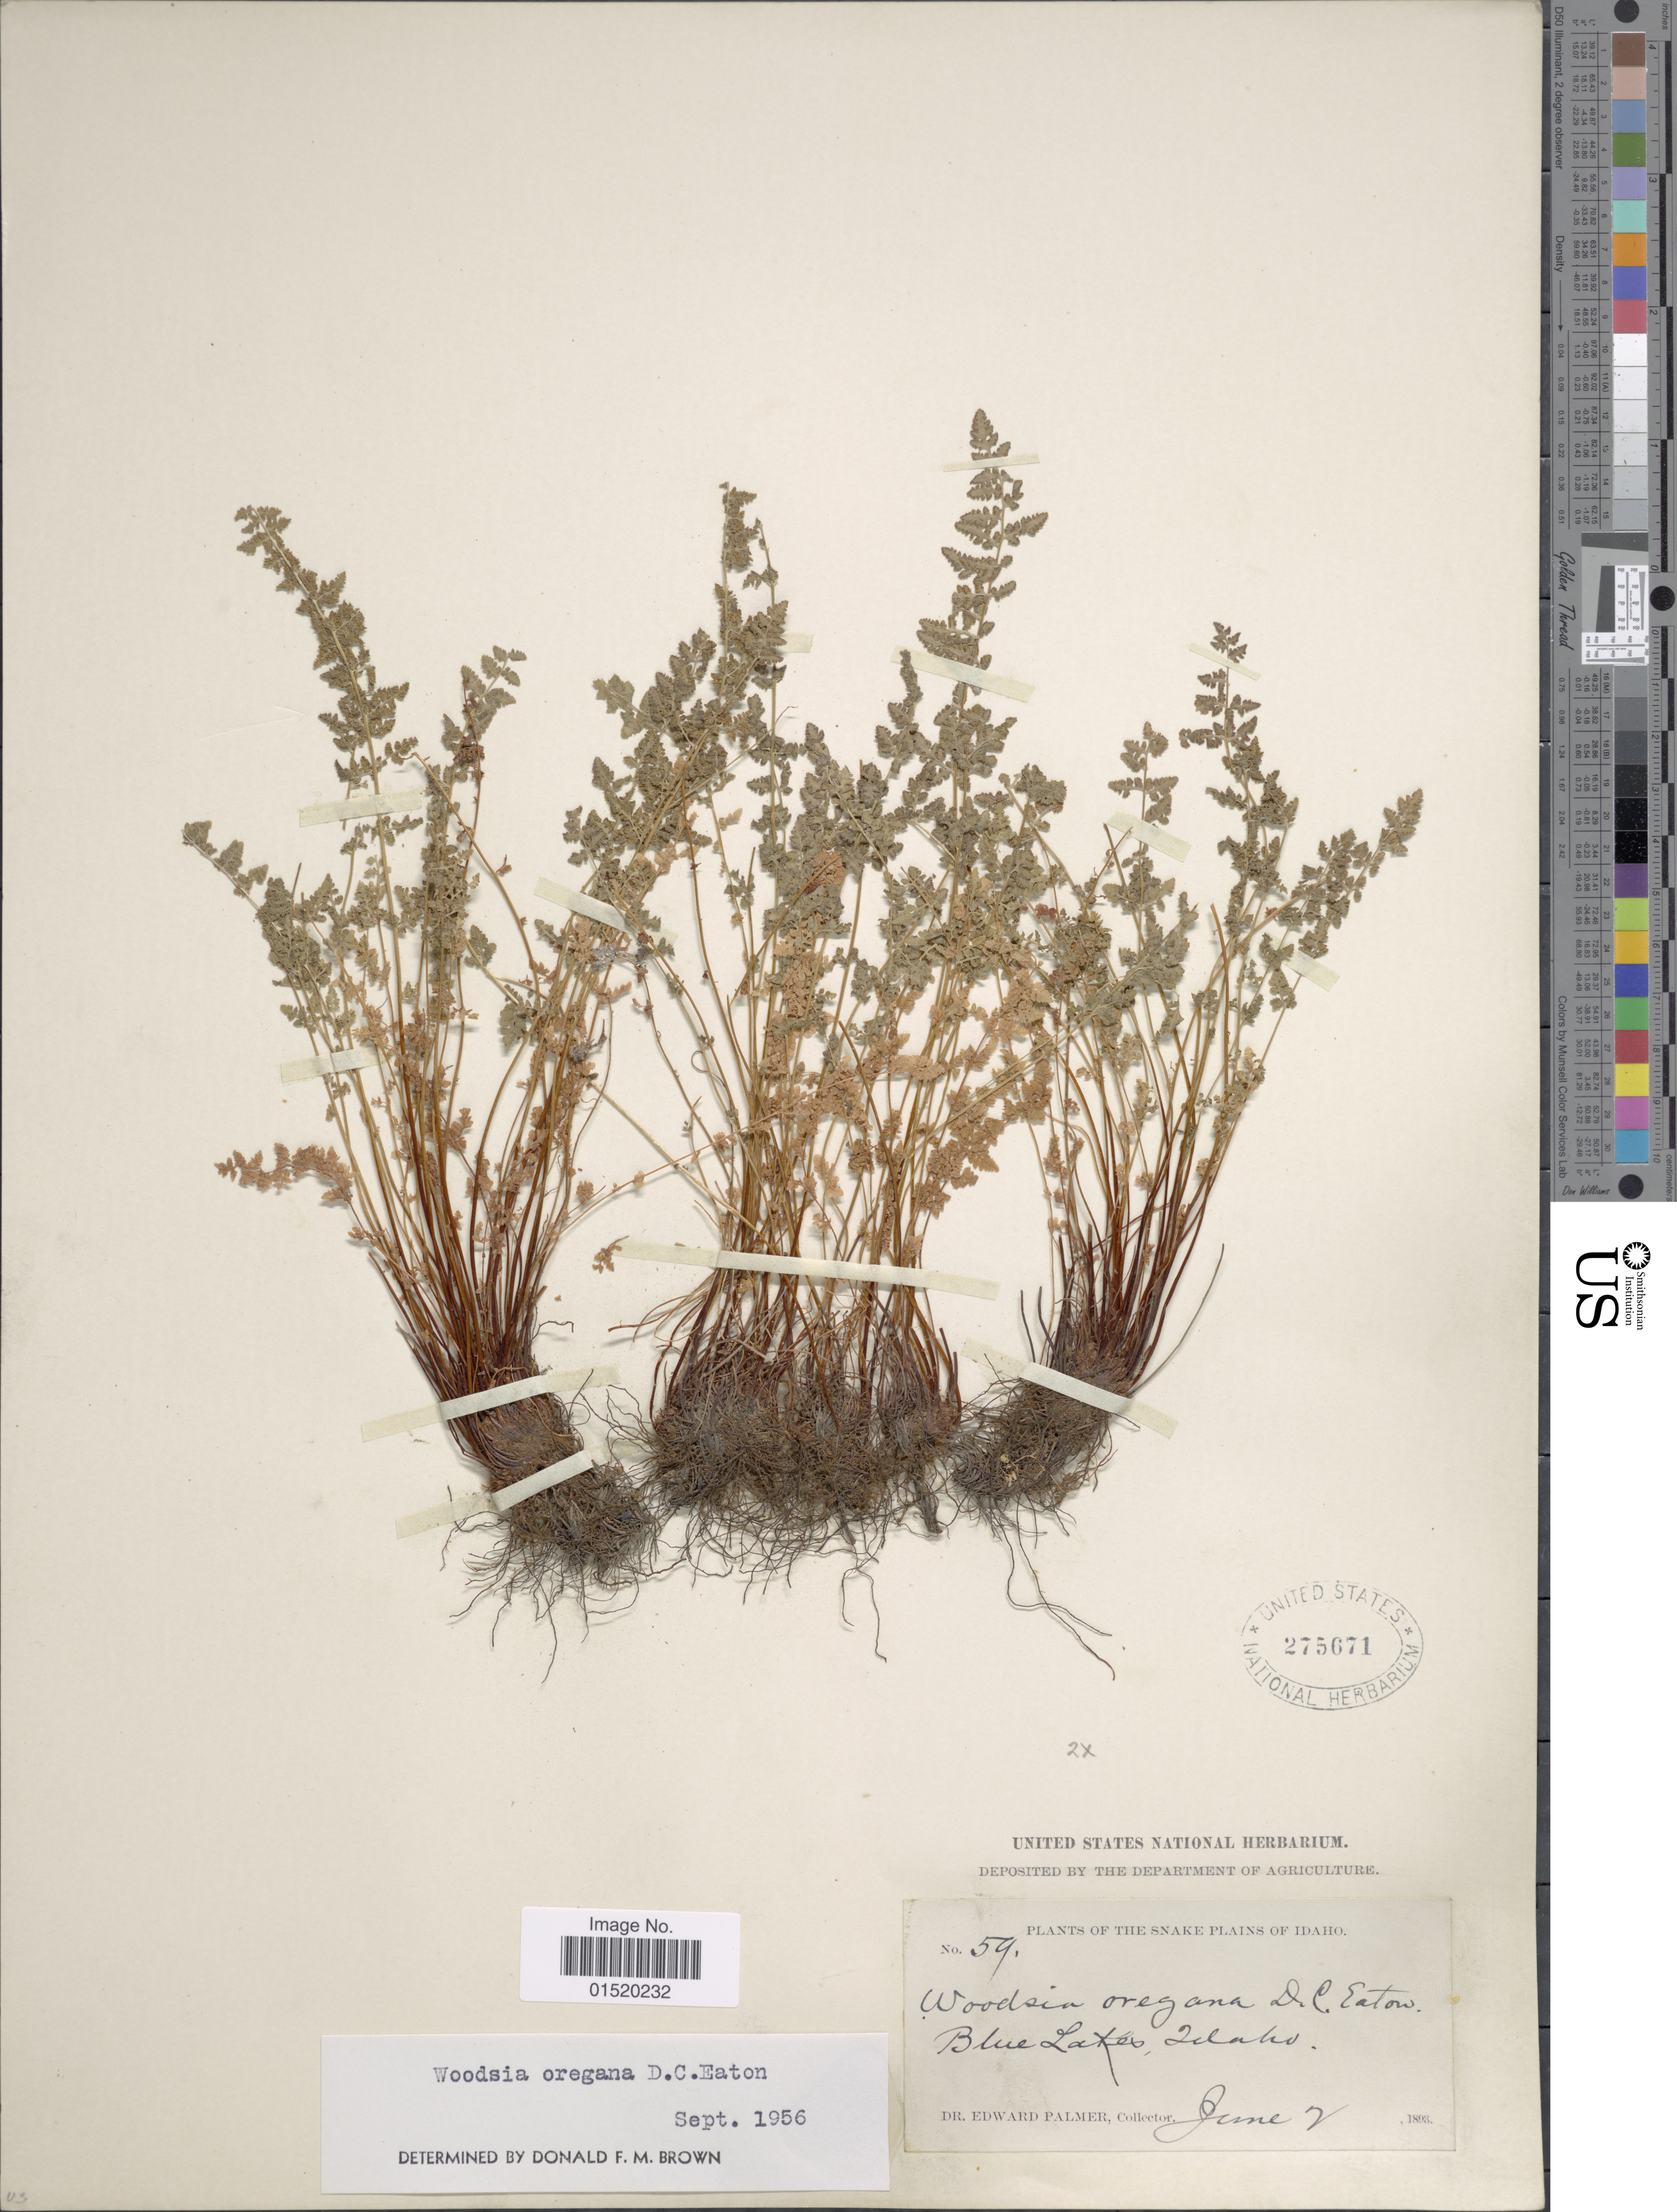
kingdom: Plantae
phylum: Tracheophyta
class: Polypodiopsida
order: Polypodiales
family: Woodsiaceae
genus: Woodsia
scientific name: Woodsia oregana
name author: D.C. Eaton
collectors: E. Palmer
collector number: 59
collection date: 1893-06-02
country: United States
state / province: Idaho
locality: The Snake Plains of Idaho, Blue Lakes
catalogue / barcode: US 275671